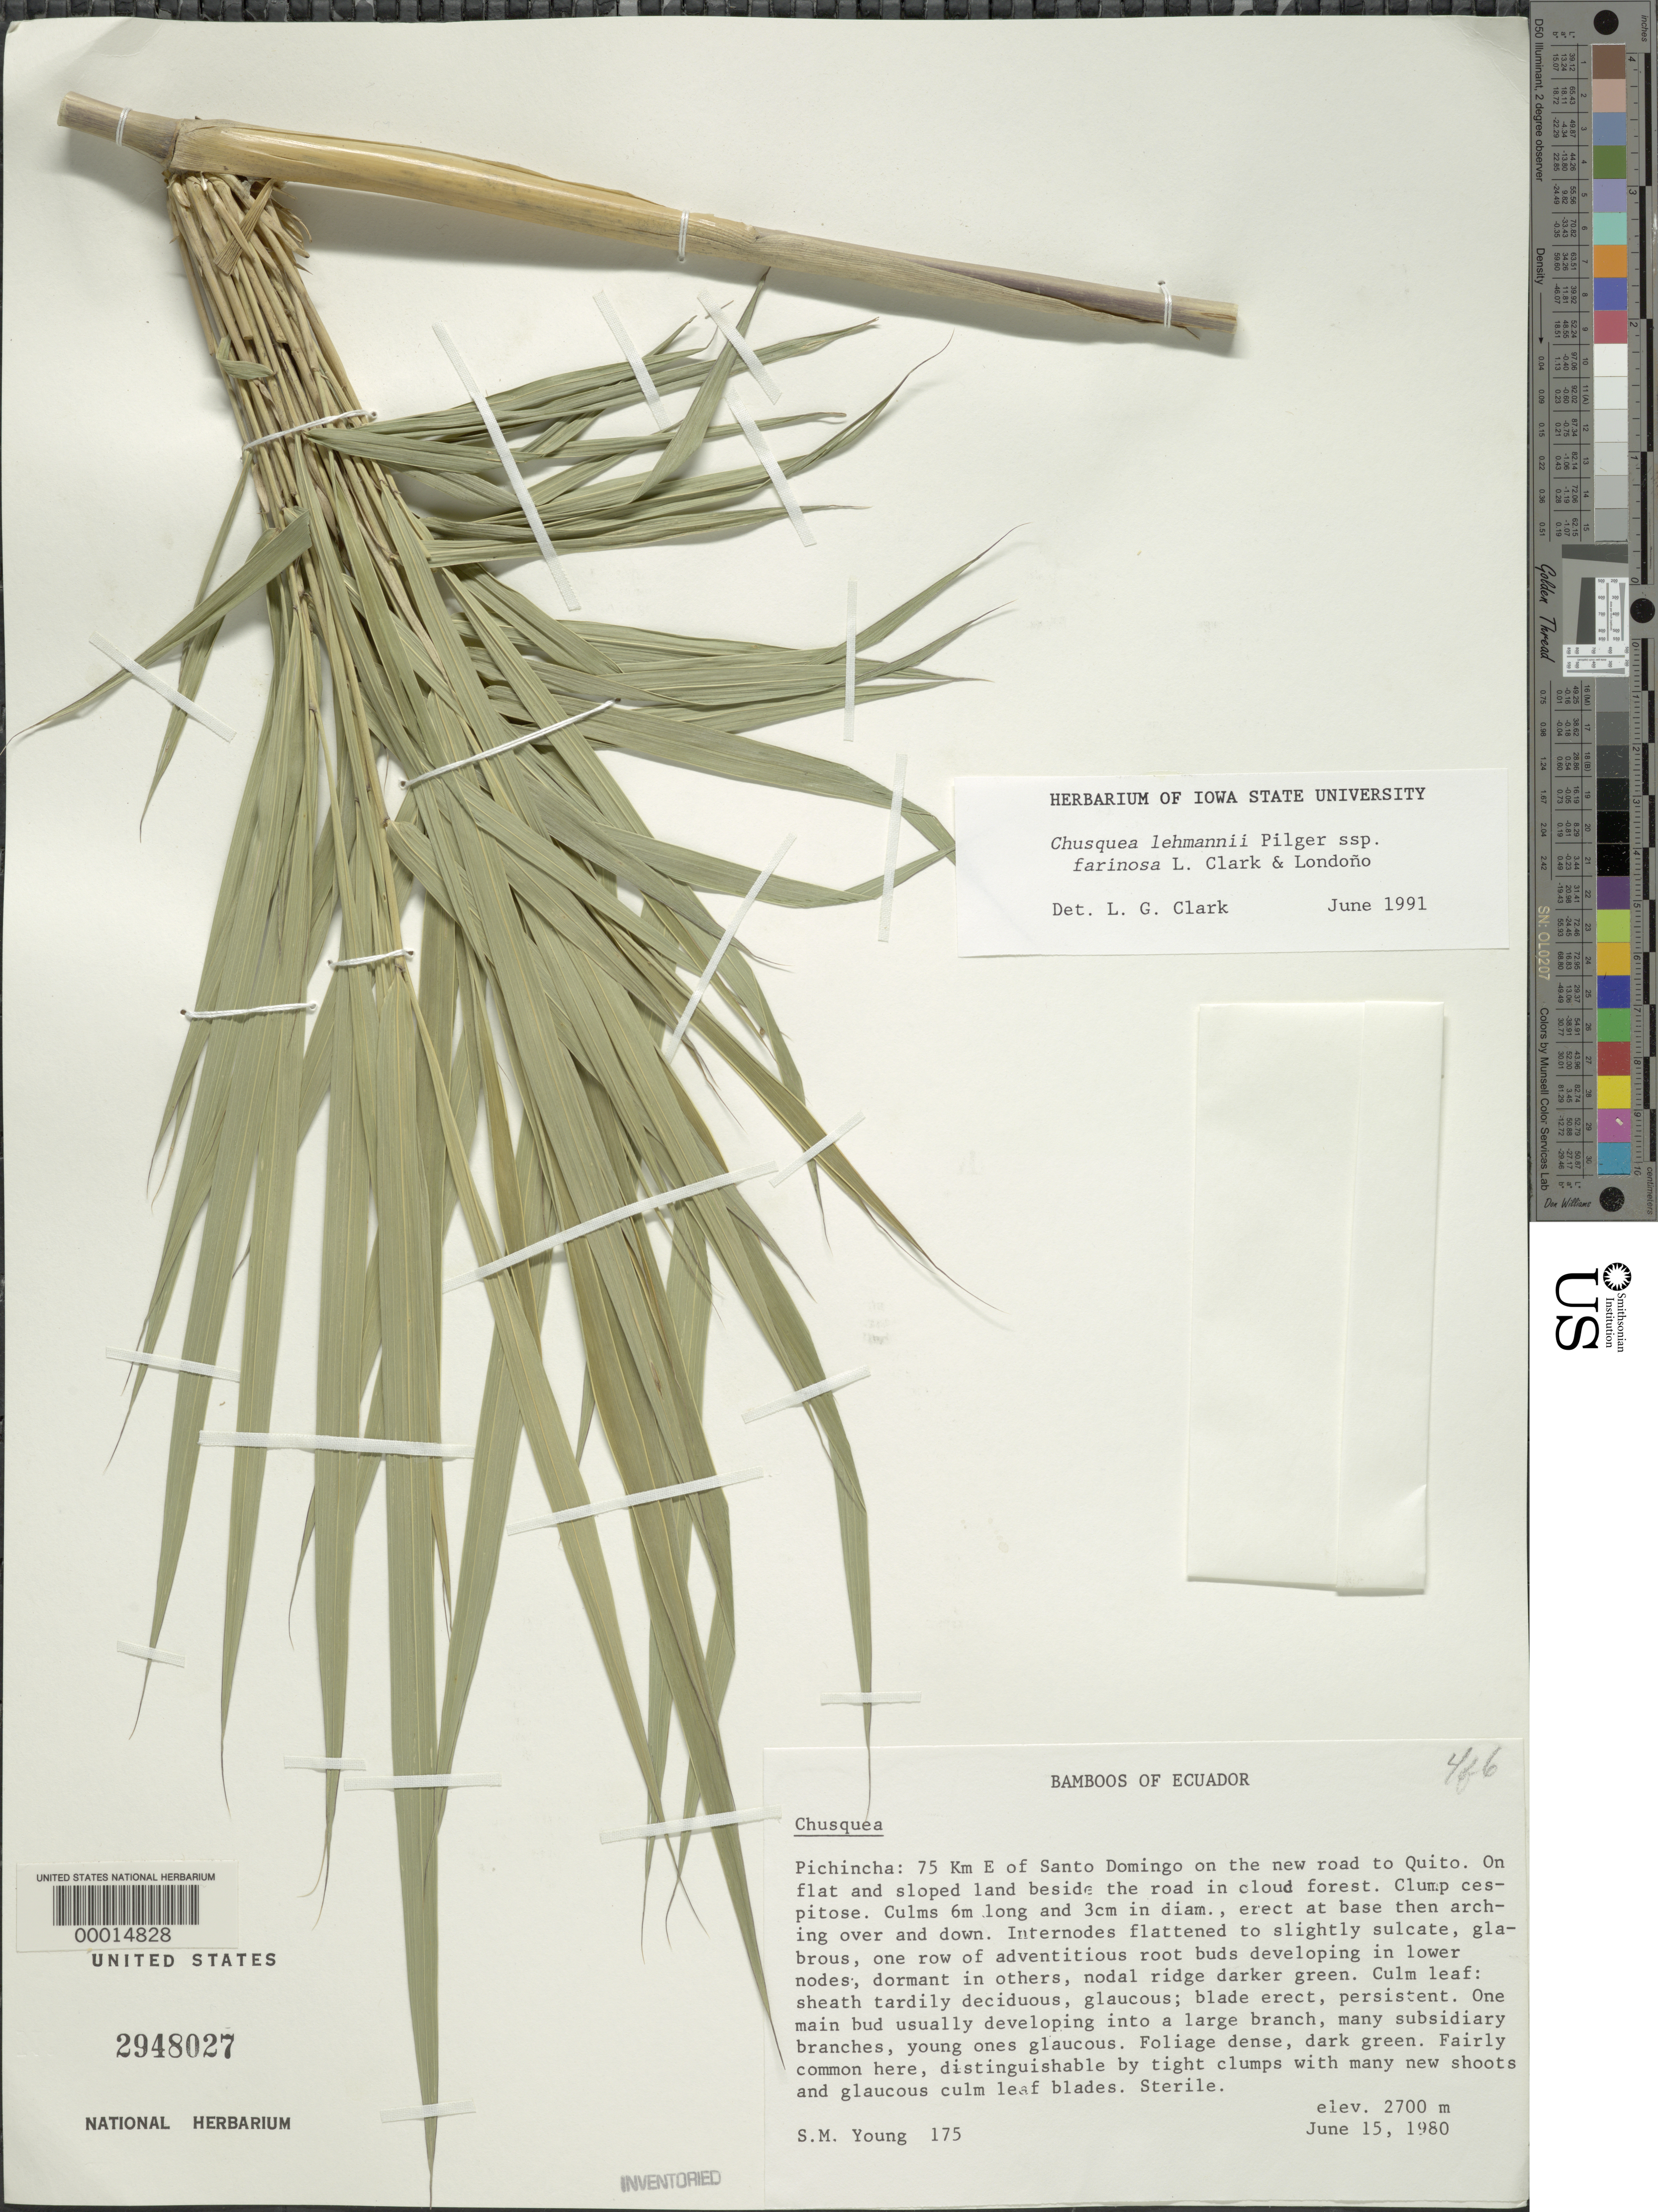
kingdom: Plantae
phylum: Tracheophyta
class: Liliopsida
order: Poales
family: Poaceae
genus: Chusquea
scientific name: Chusquea lehmannii subsp. farinosa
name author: L.G. Clark & Londoño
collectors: S. Young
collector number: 175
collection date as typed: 15 Jun 1980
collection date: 1980-06-15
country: Ecuador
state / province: Pichincha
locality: Santo Domingo/quito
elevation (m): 2700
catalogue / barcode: US 2948027